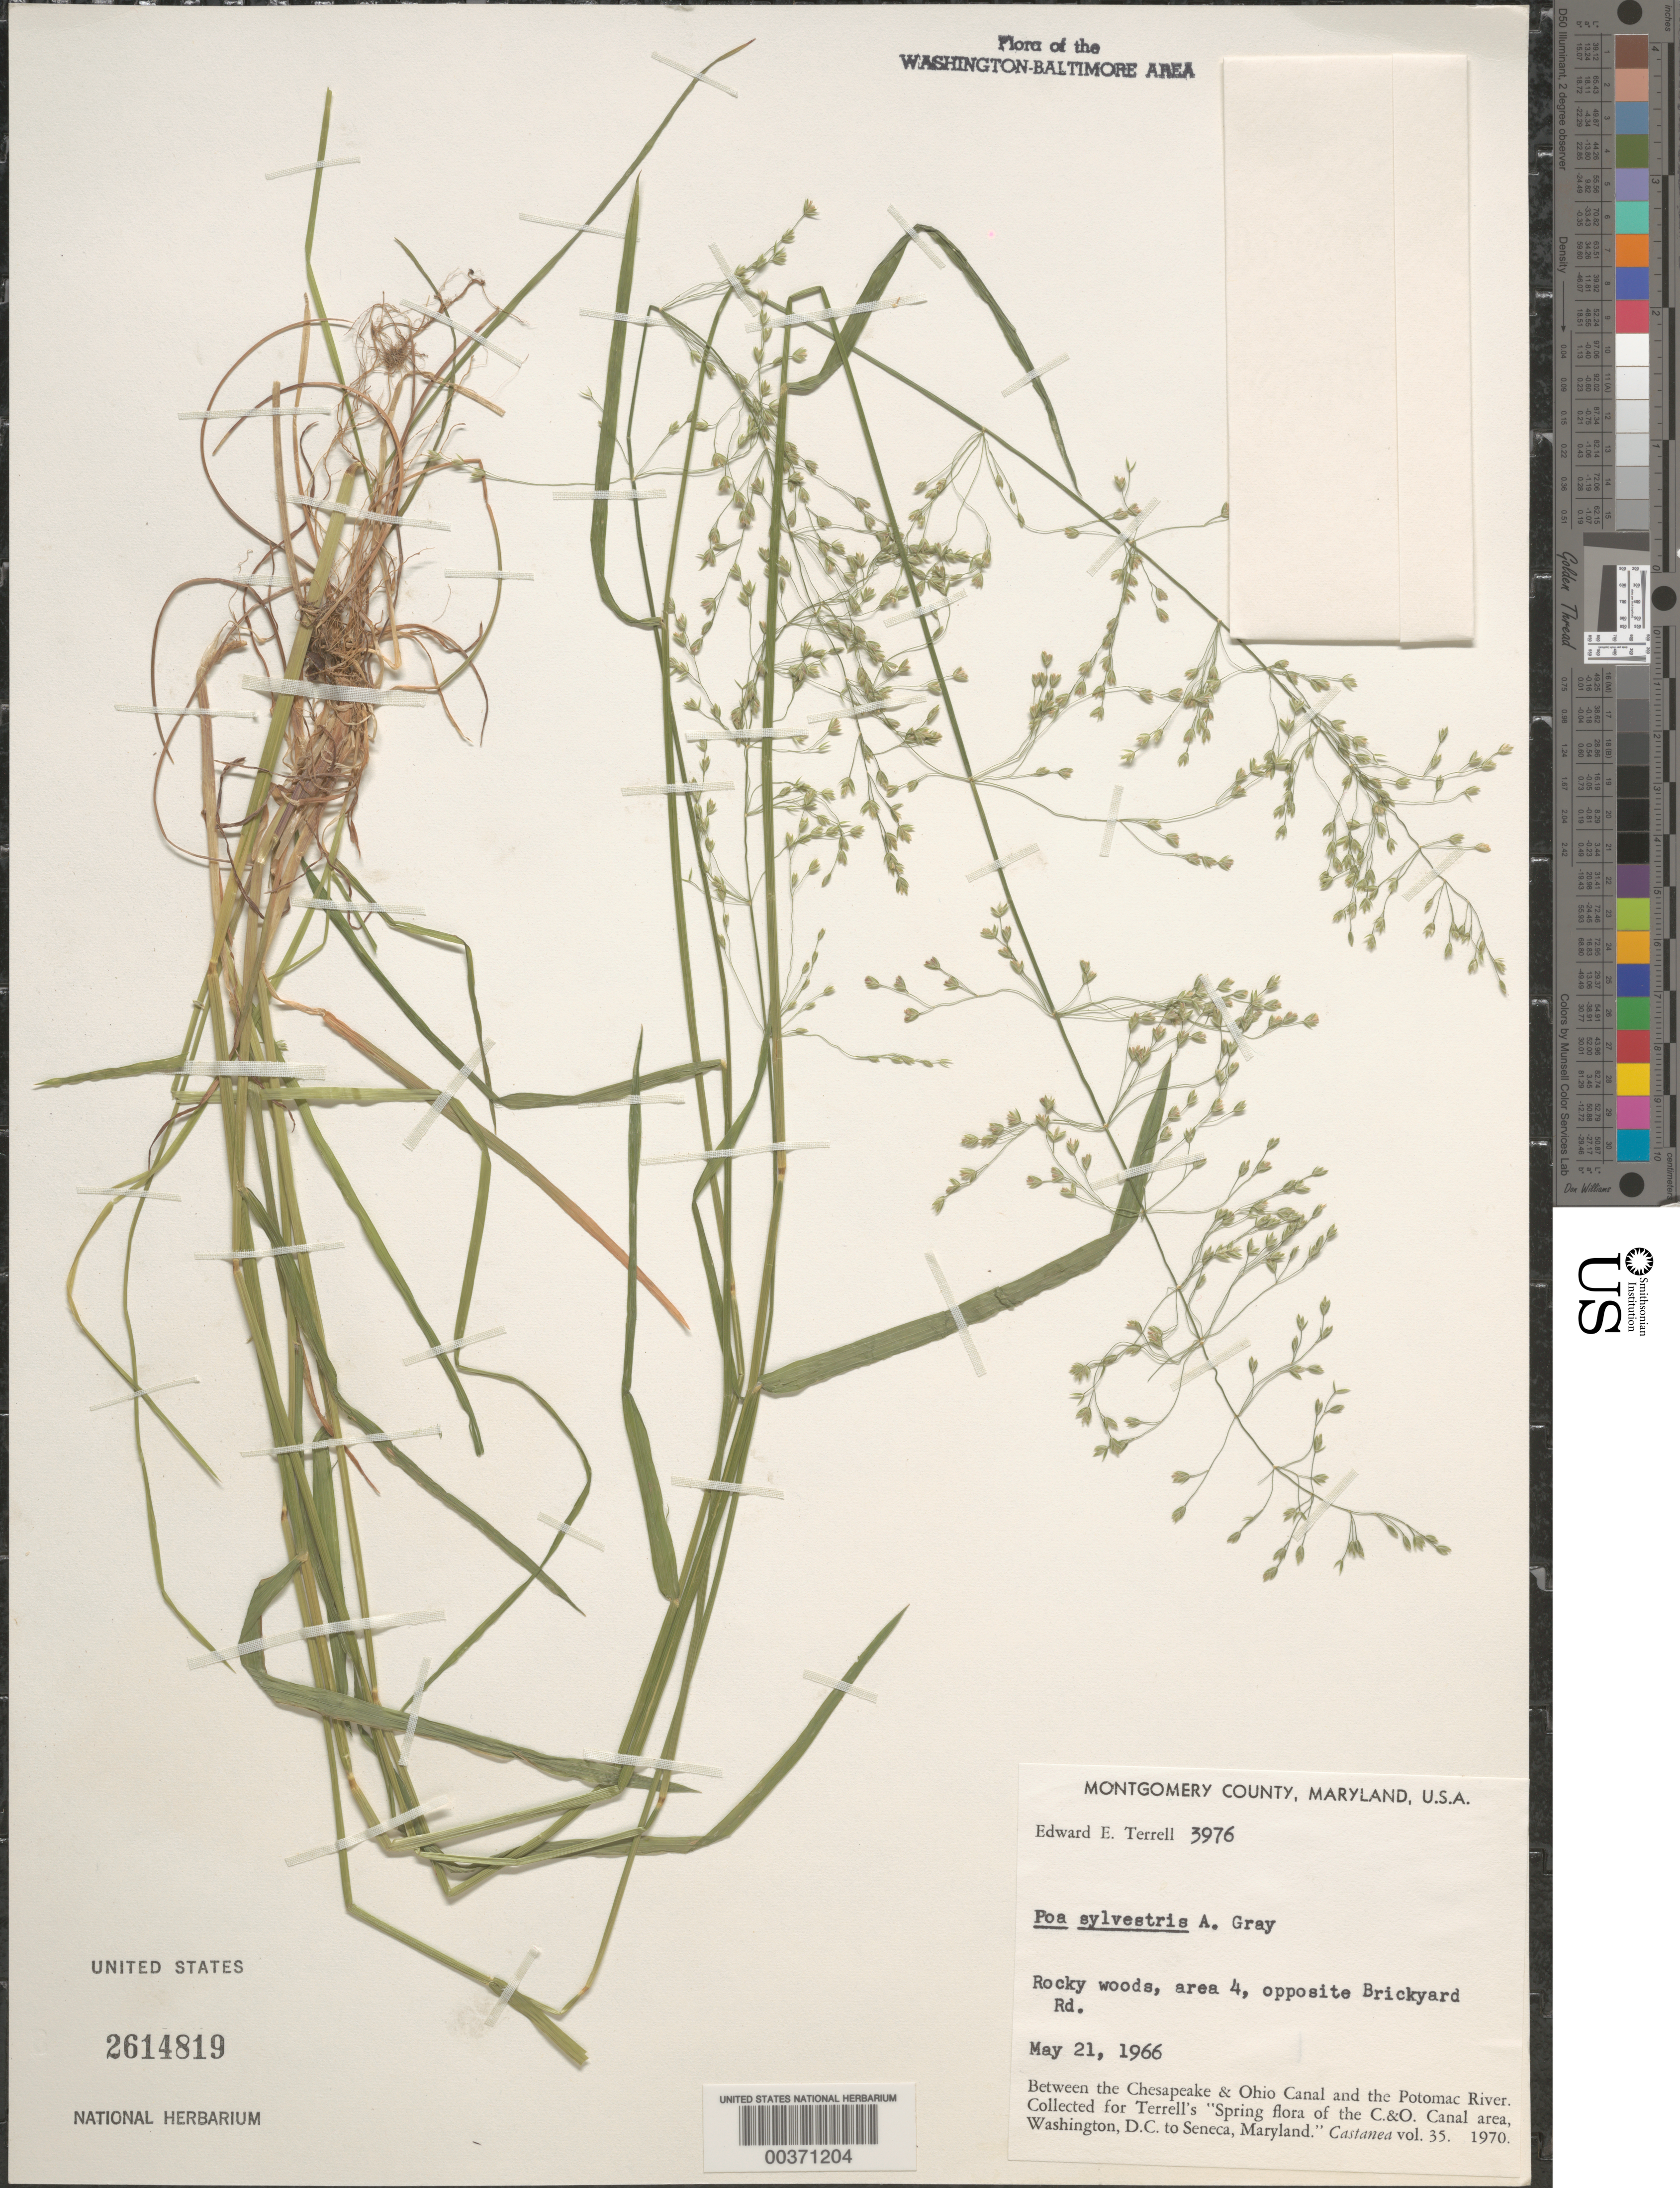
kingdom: Plantae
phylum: Tracheophyta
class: Liliopsida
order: Poales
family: Poaceae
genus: Poa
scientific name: Poa sylvestris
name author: A. Gray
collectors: E. E. Terrell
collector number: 3976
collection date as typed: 21 May 1966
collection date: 1966-05-21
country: United States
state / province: Maryland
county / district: Montgomery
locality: Opposite Brickyard Road C. & O. Canal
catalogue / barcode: US 2614819